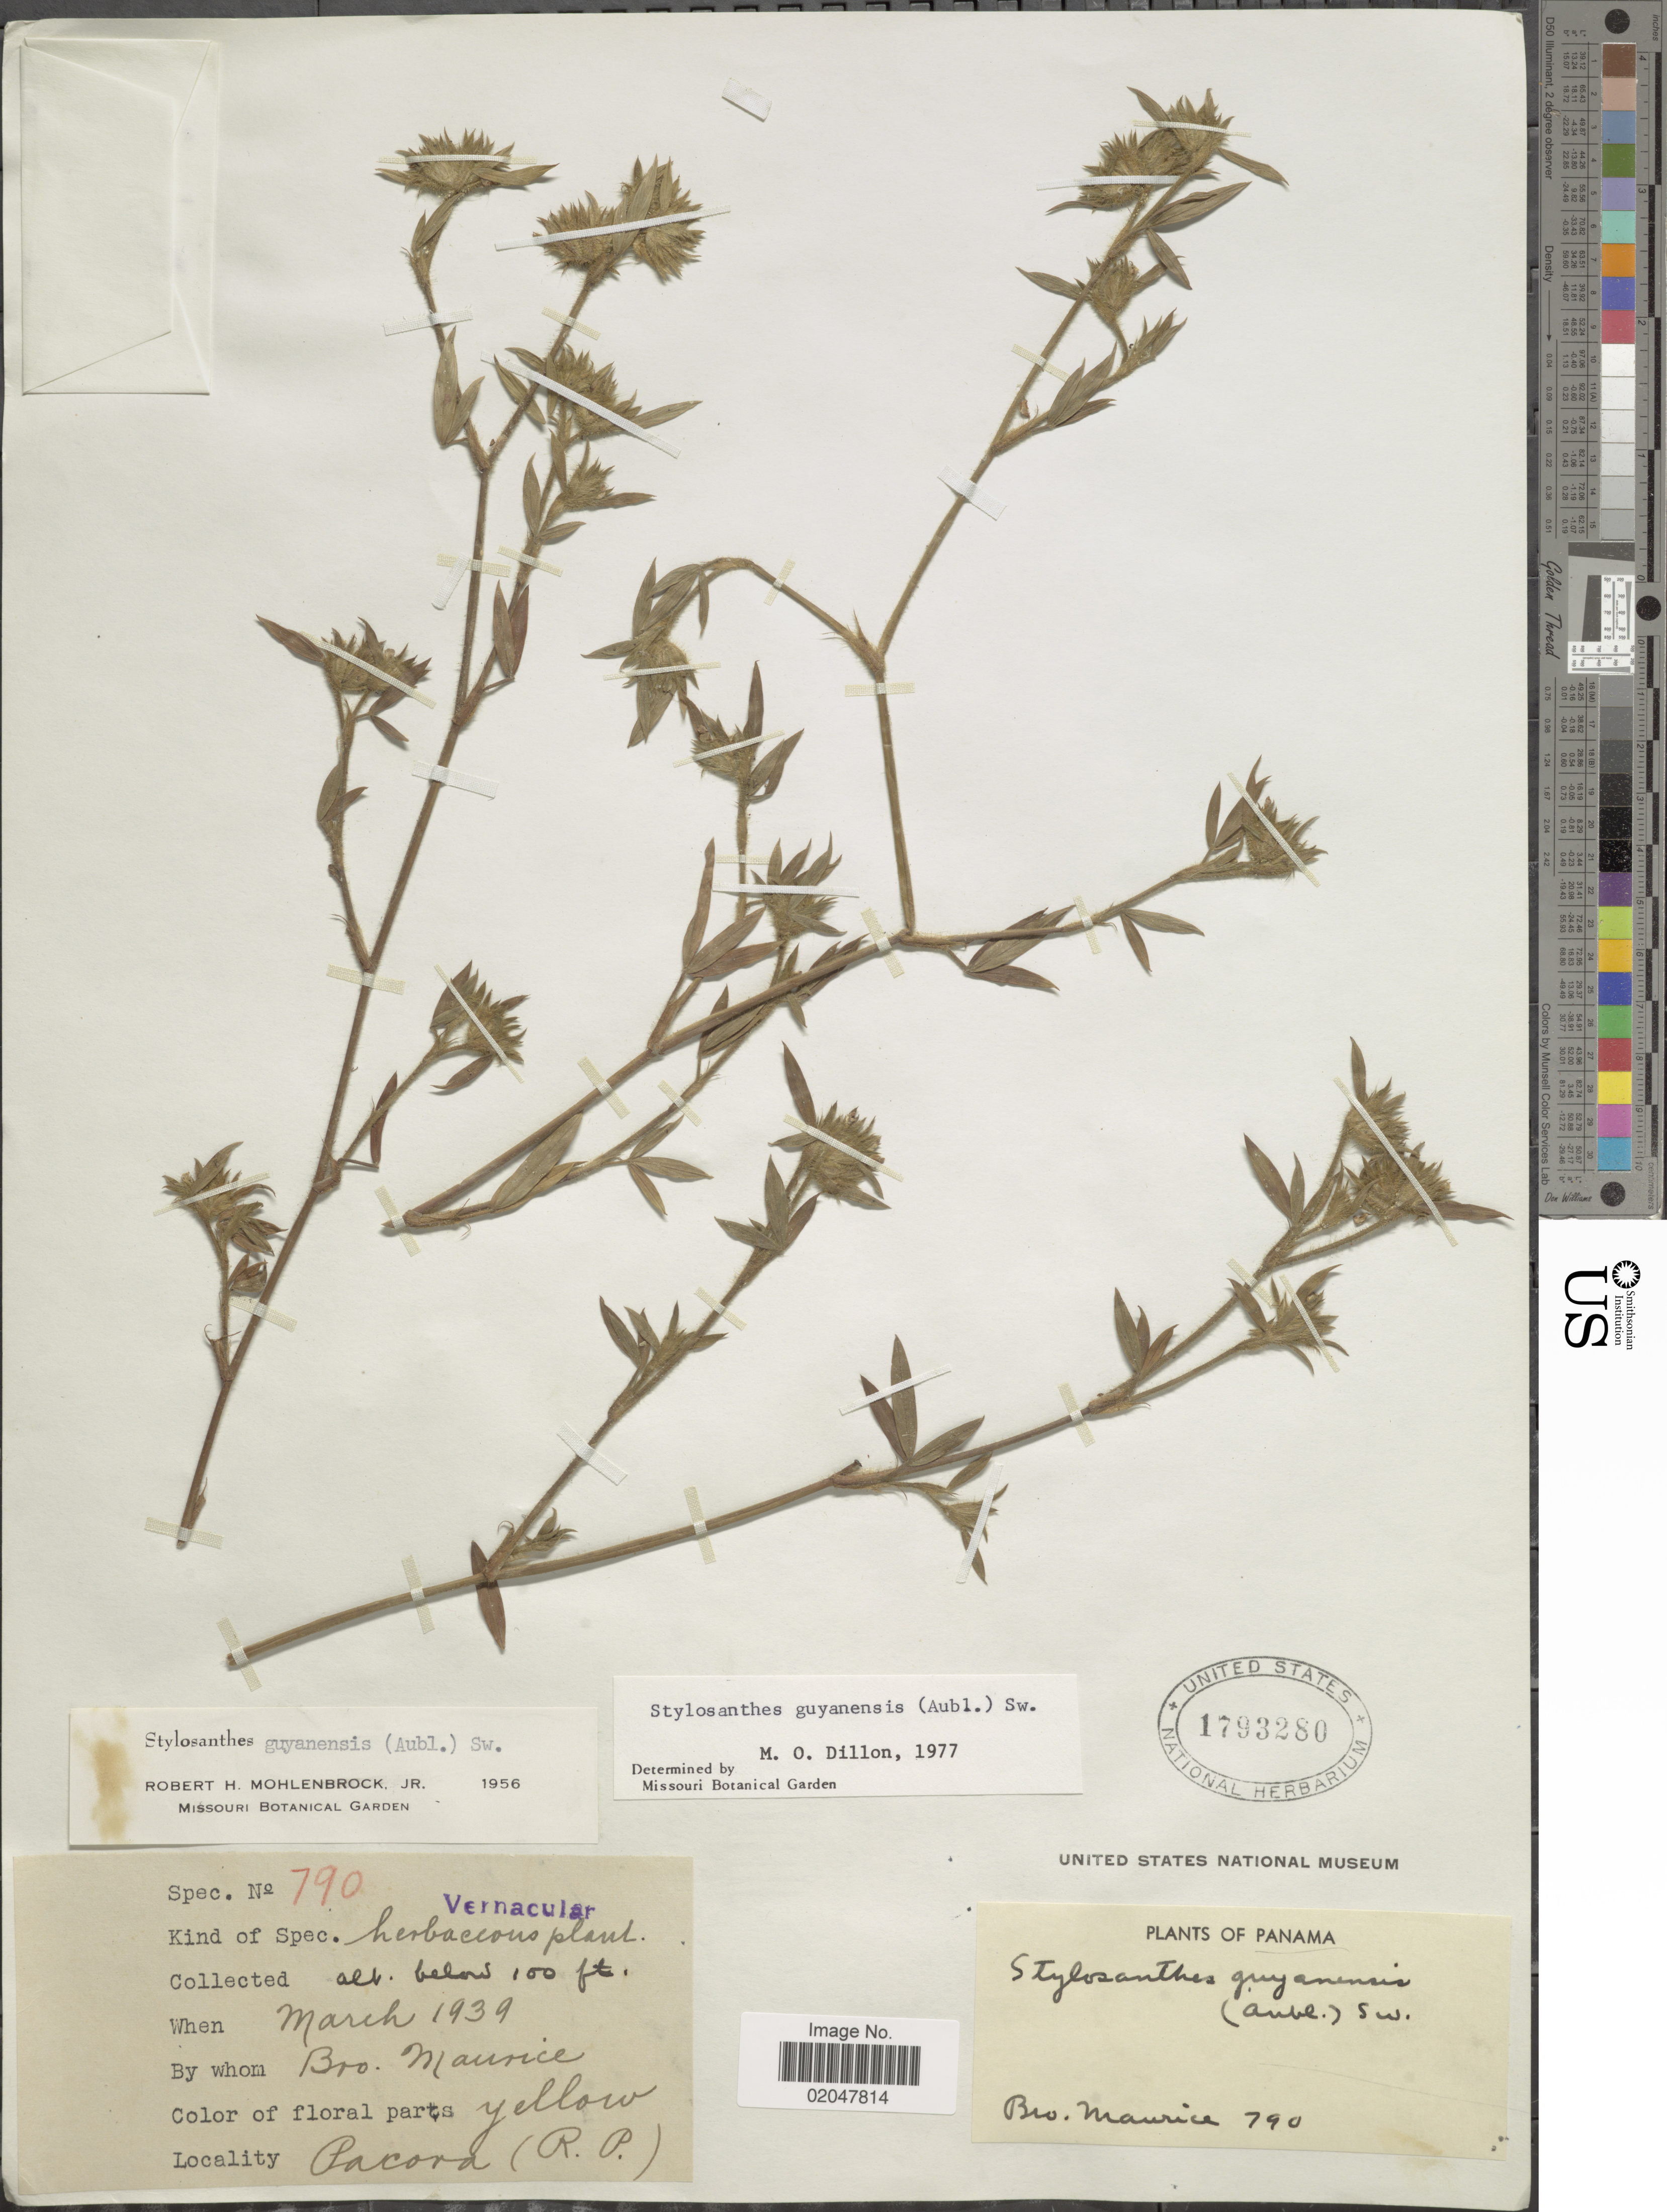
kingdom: Plantae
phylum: Tracheophyta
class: Magnoliopsida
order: Fabales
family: Fabaceae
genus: Stylosanthes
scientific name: Stylosanthes guianensis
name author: (Aubl.) Sw.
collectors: B. Maurice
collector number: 790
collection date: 1939-03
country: Panama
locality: Pacora (R.P)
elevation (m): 30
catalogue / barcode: US 1793280